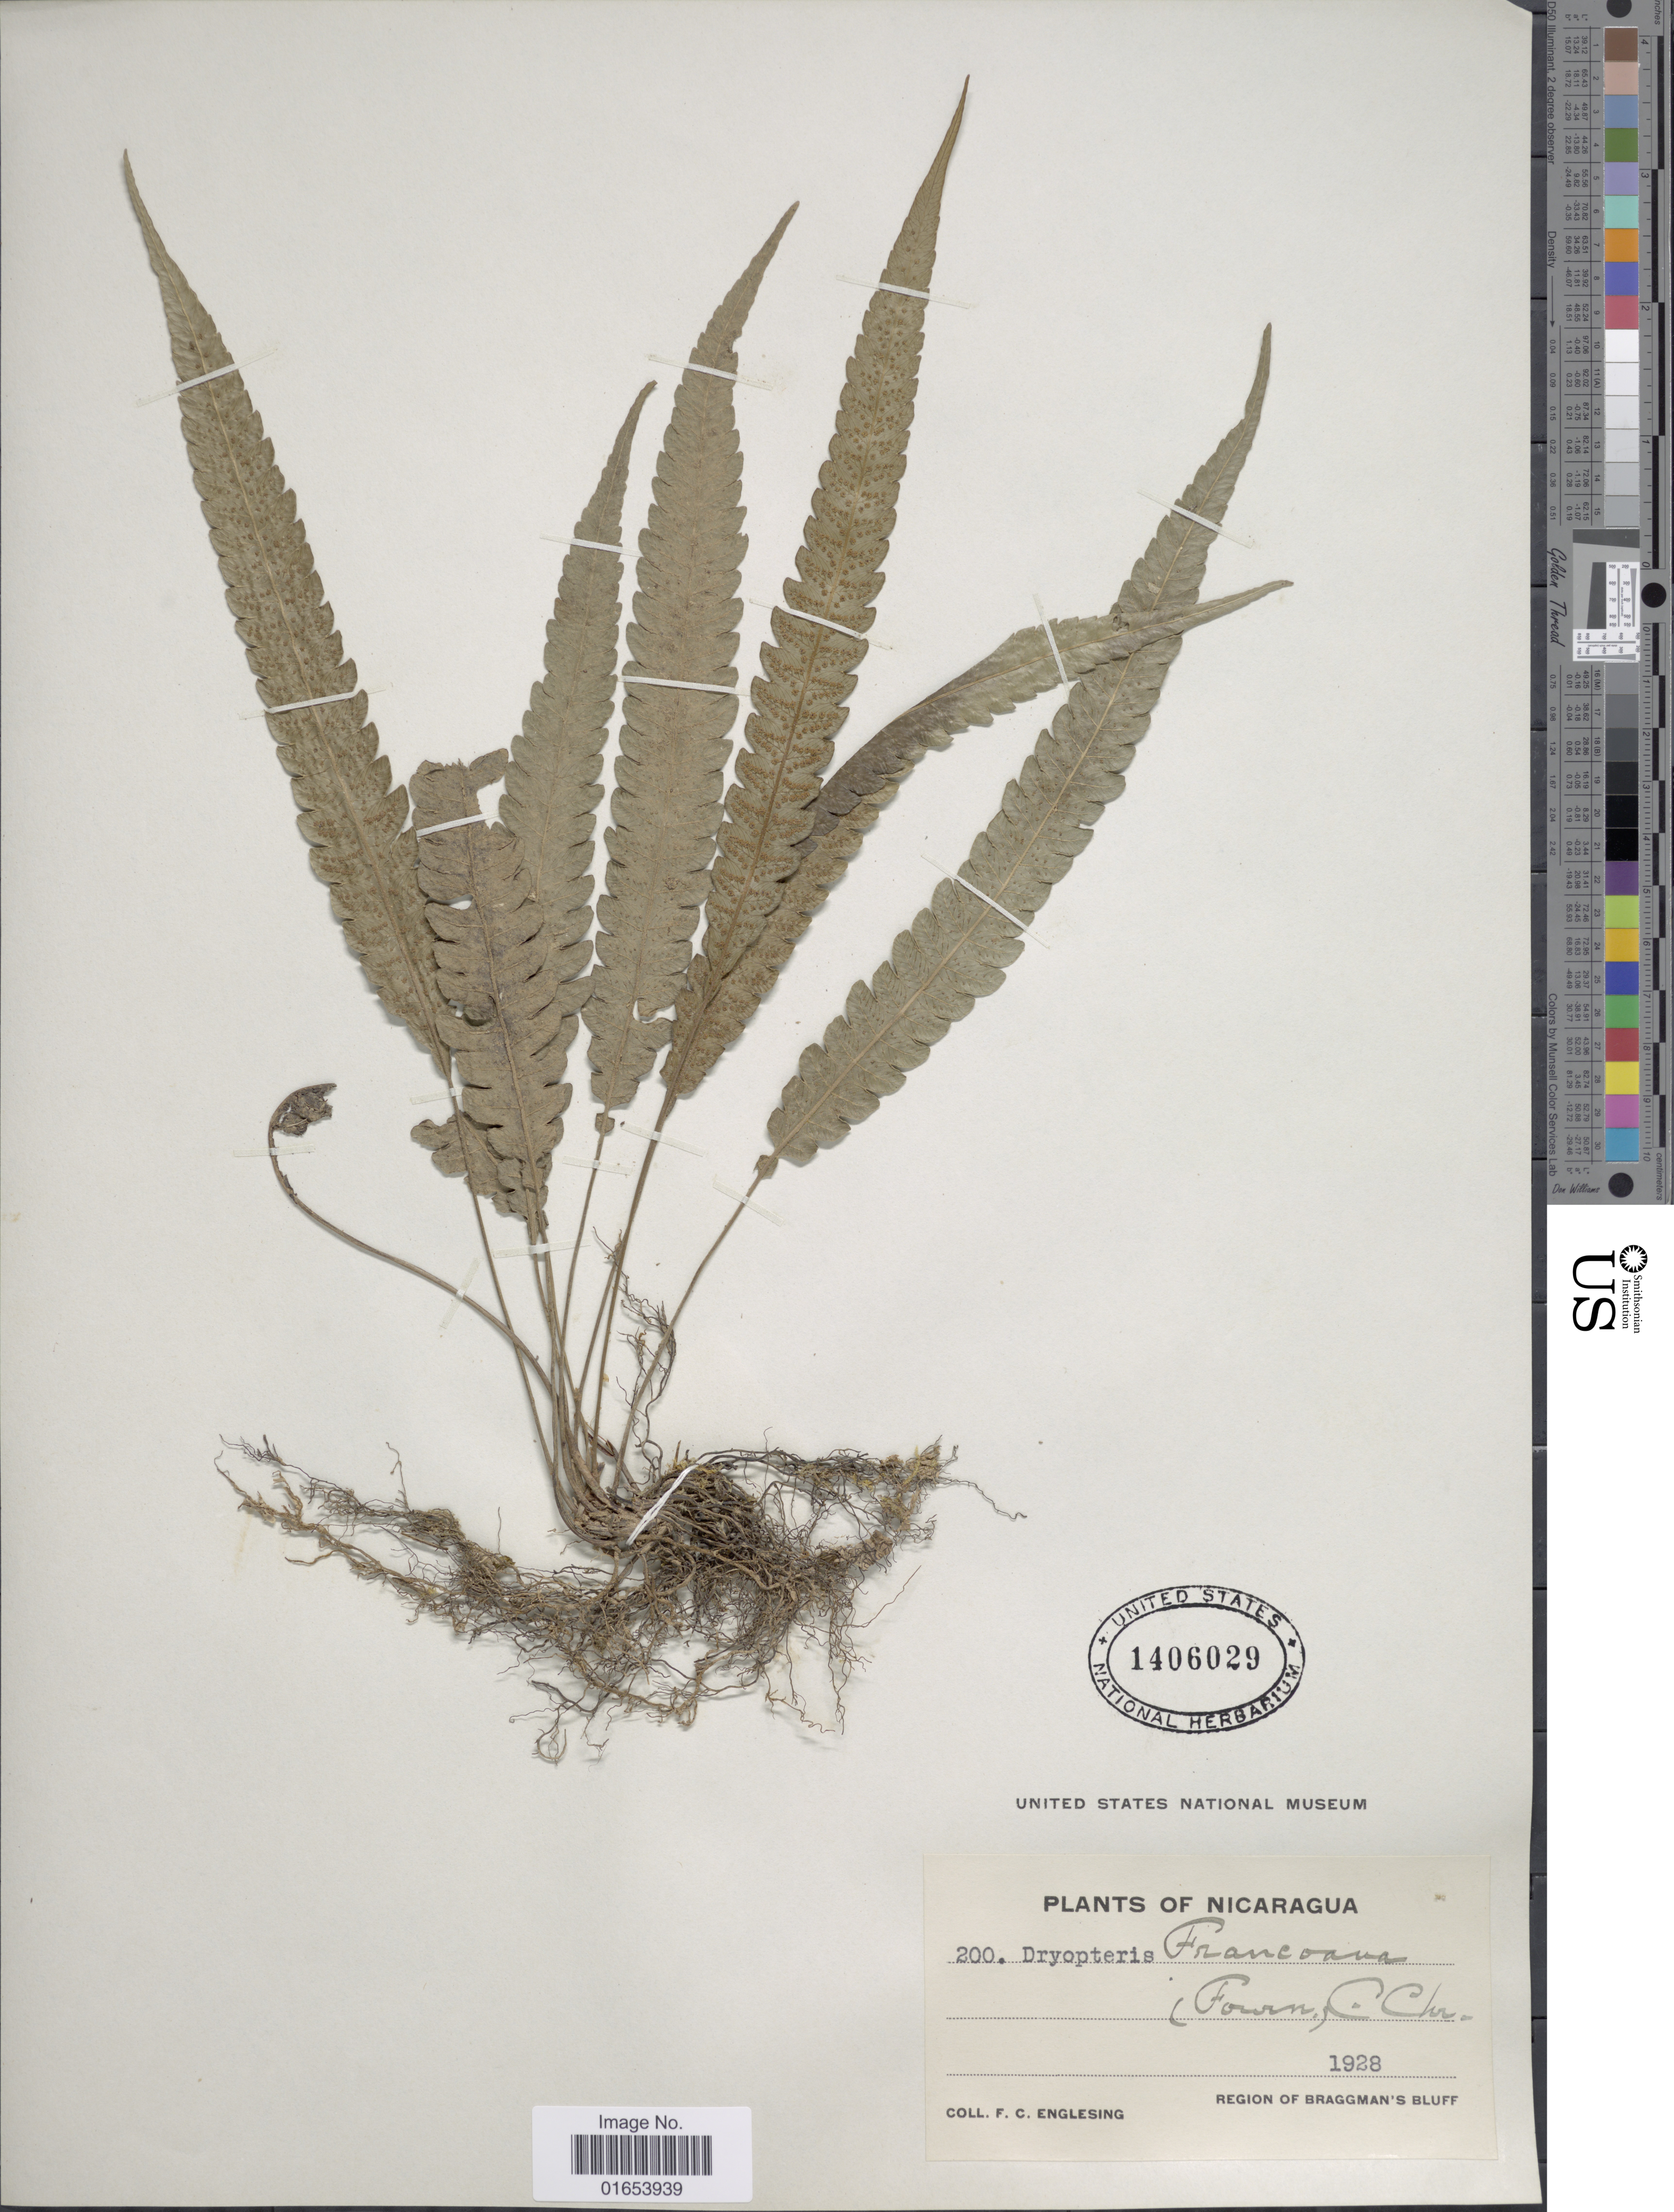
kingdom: Plantae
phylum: Tracheophyta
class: Polypodiopsida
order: Polypodiales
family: Thelypteridaceae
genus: Goniopteris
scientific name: Goniopteris francoana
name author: (E. Fourn.) Á. Löve & D. Löve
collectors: F. Englesing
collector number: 200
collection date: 1928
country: Nicaragua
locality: Region of Braggman's Bluff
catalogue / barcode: US 1406029